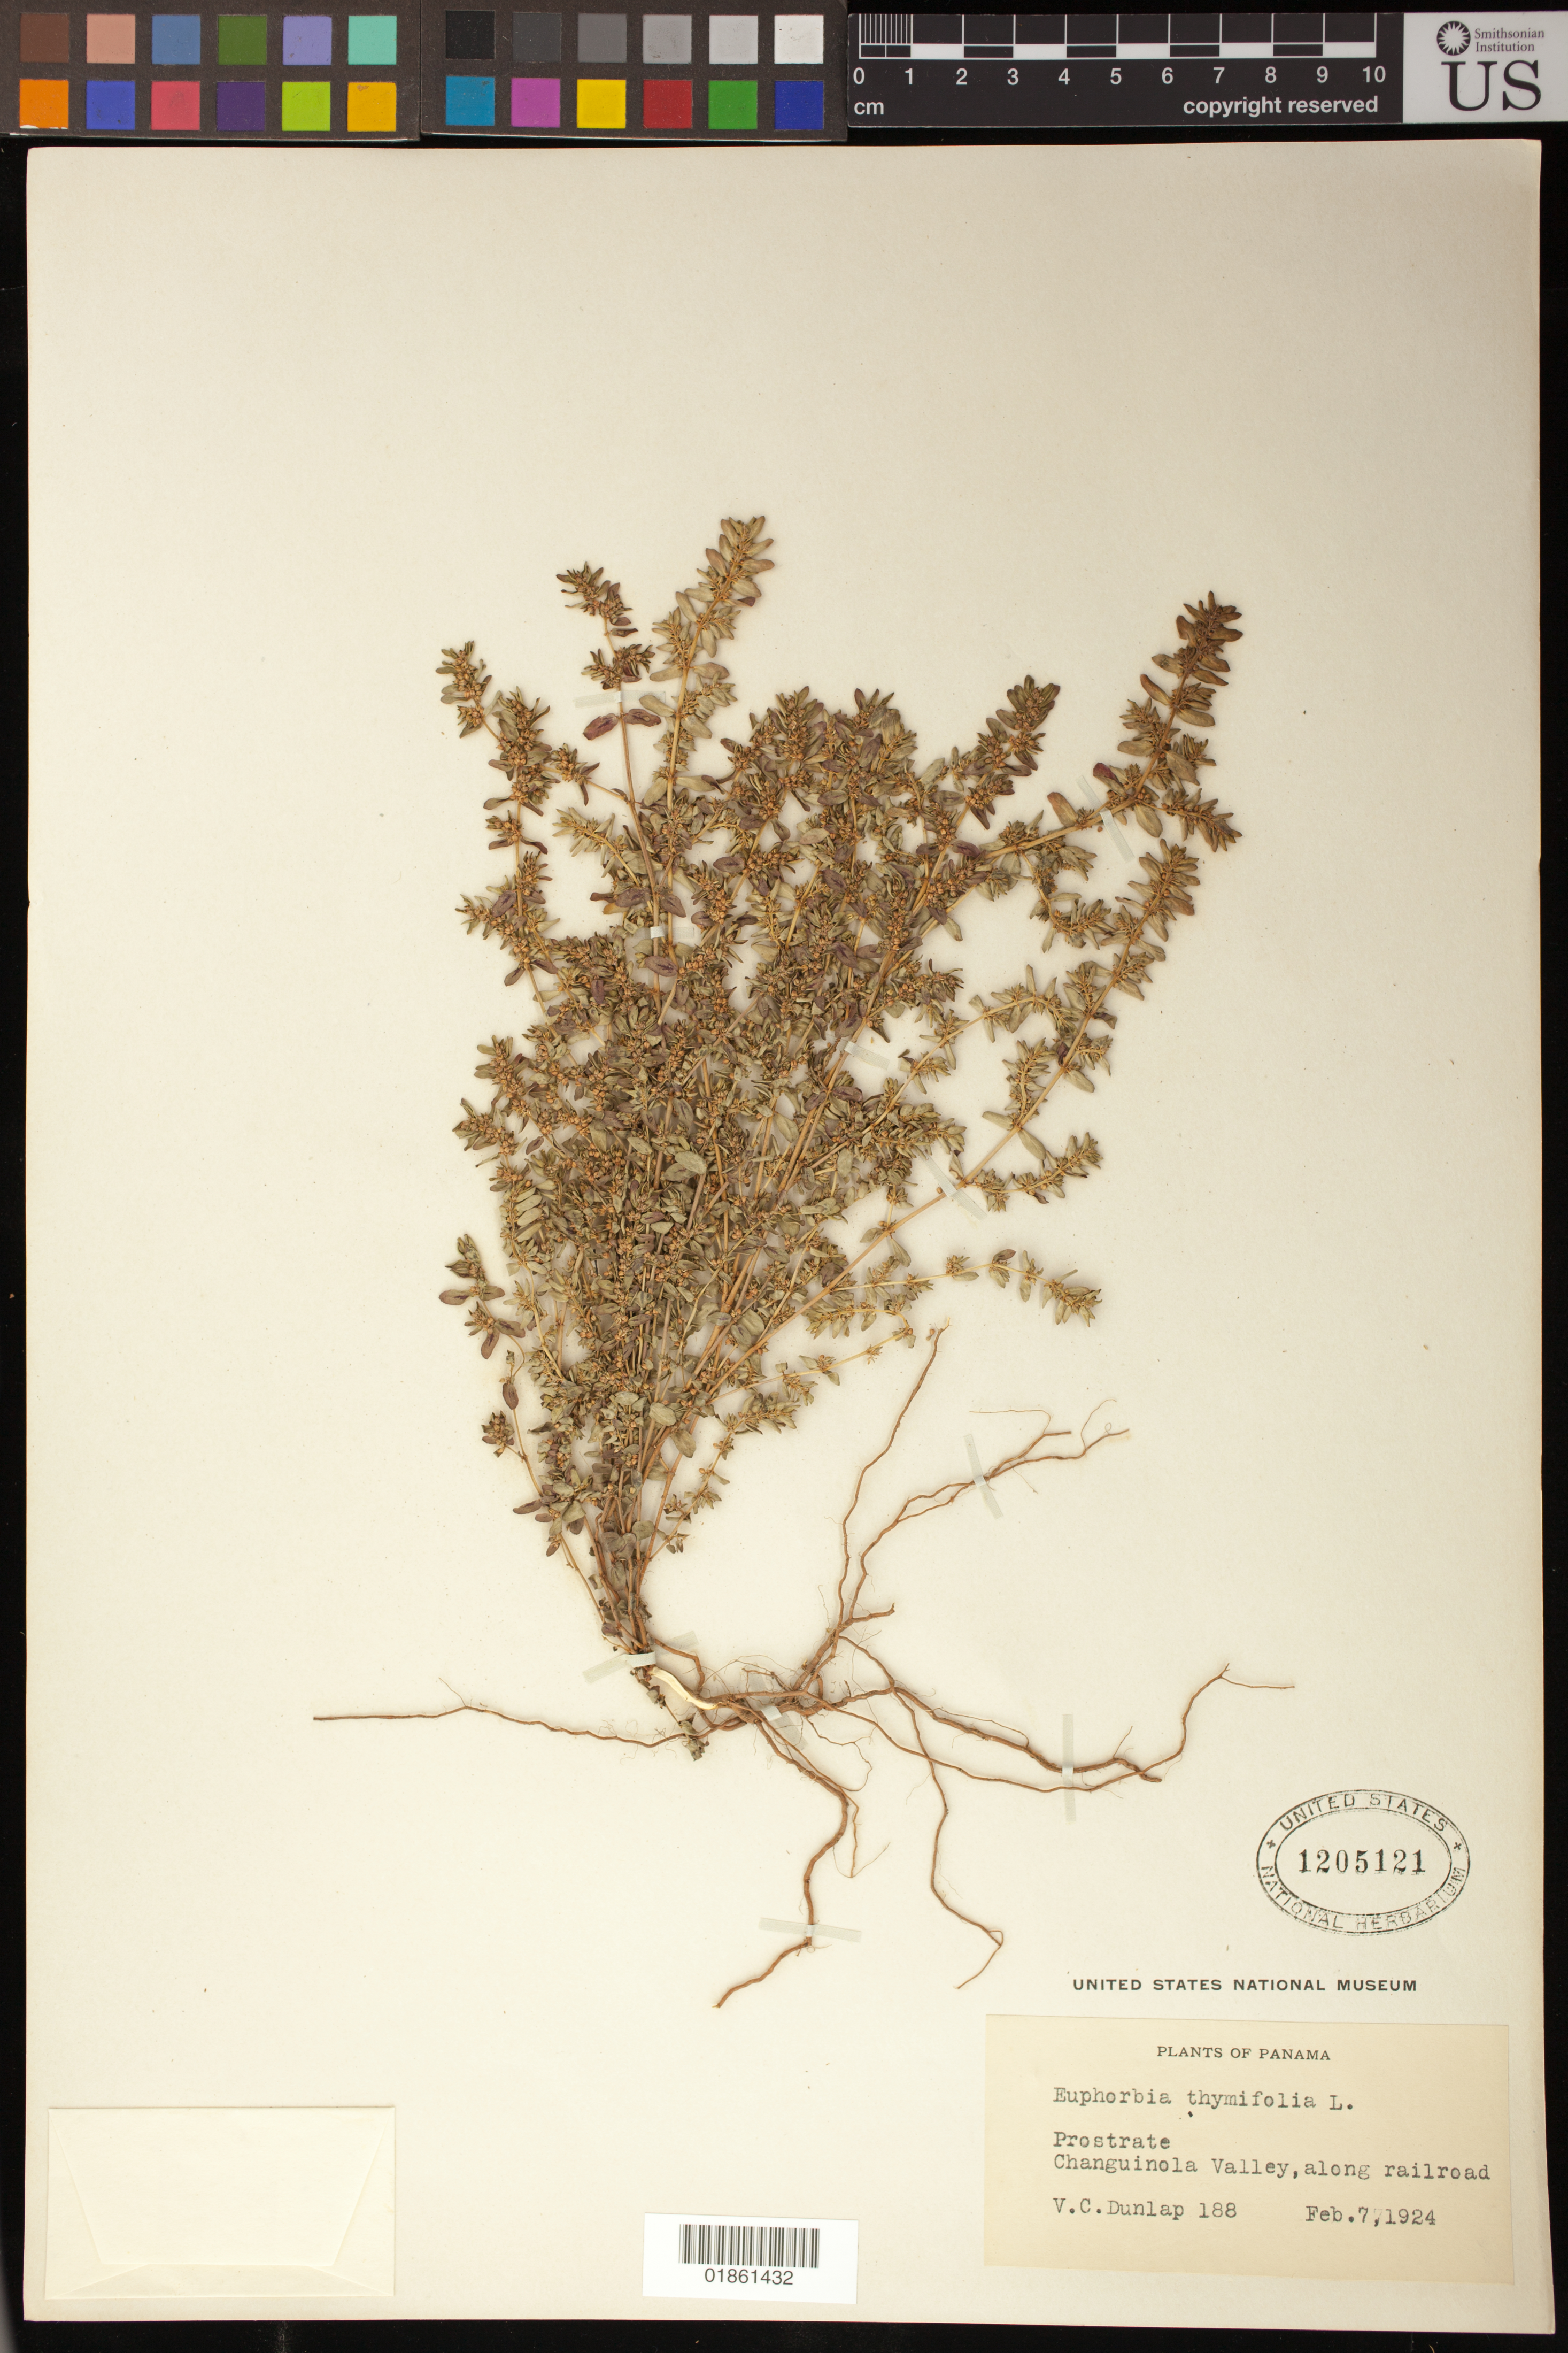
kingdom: Plantae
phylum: Tracheophyta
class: Magnoliopsida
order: Malpighiales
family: Euphorbiaceae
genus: Euphorbia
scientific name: Euphorbia thymifolia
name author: L.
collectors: V. C. Dunlap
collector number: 188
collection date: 1924-02-07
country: Panama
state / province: Bocas del Toro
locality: Changuinola Valley, along railroad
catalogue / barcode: US 1205121